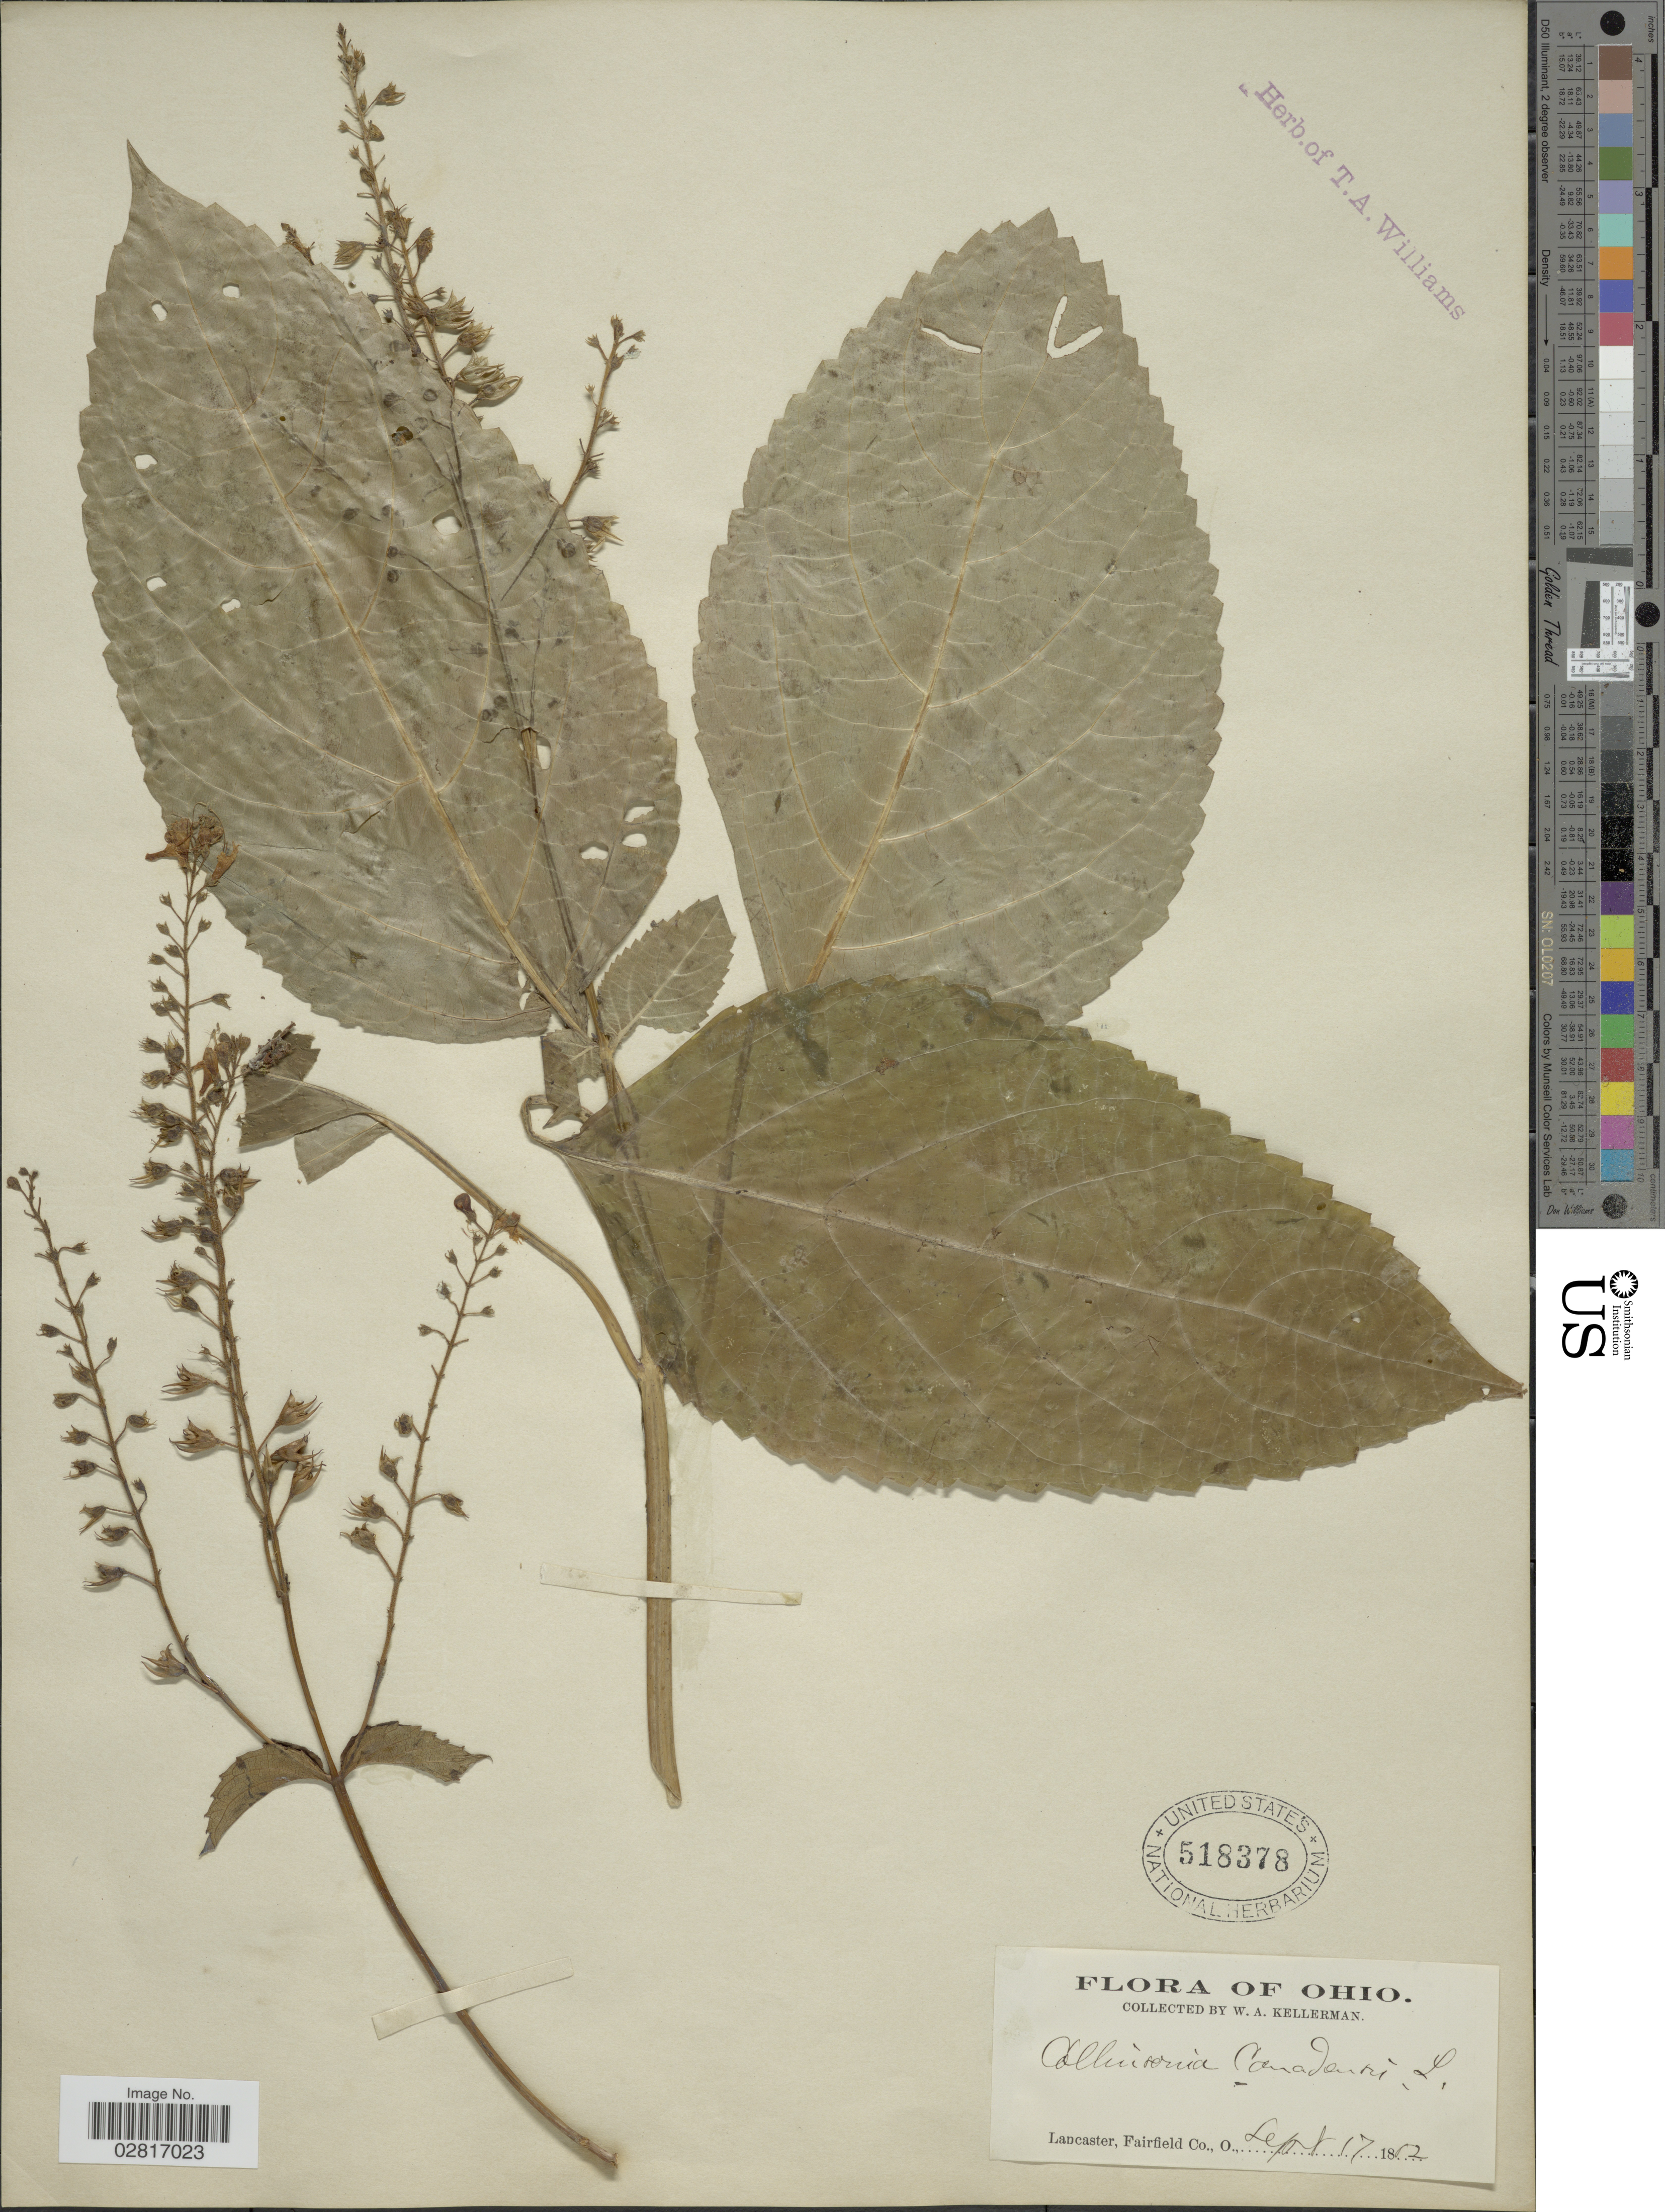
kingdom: Plantae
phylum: Tracheophyta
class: Magnoliopsida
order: Lamiales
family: Lamiaceae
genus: Collinsonia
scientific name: Collinsonia canadensis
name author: L.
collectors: W. Kellerman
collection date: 1802-09-17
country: United States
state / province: Ohio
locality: Lancaster, Fairfield Co., O.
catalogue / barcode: US 518378